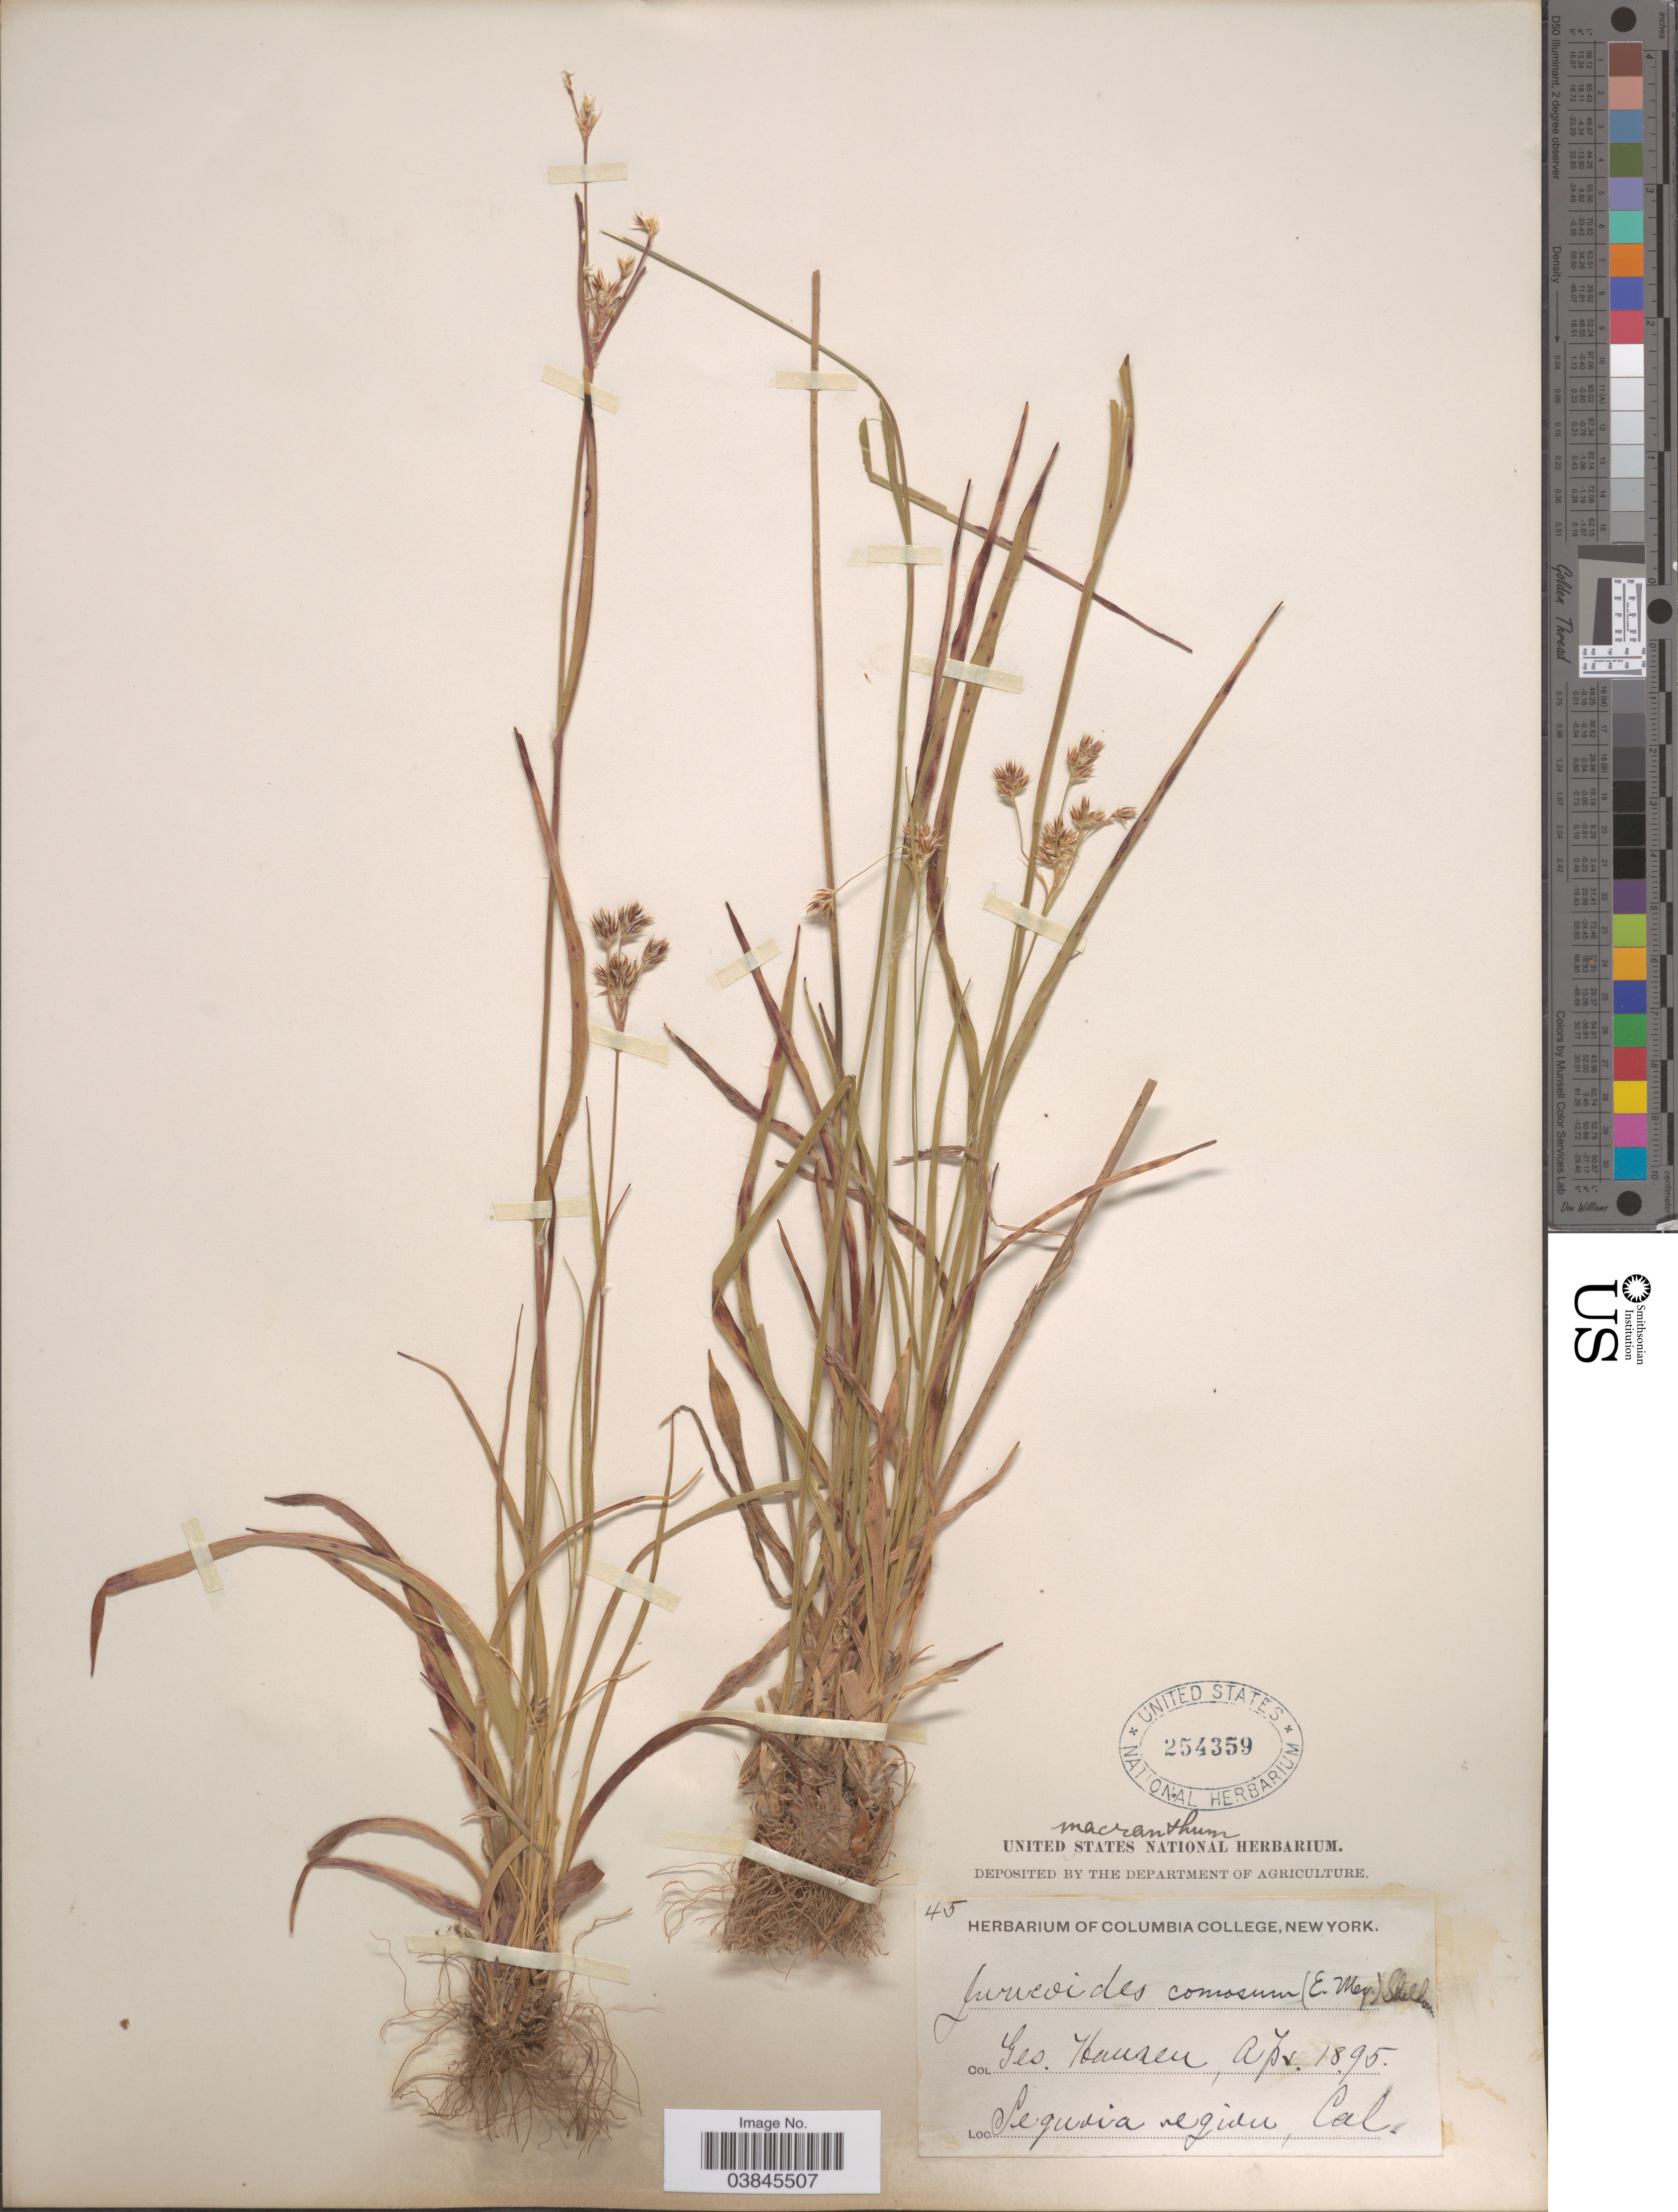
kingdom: Plantae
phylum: Tracheophyta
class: Liliopsida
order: Poales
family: Juncaceae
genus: Luzula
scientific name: Luzula campestris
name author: (L.) DC.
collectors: G. Hansen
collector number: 45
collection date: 1895-04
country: United States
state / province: California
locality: Sequoia region.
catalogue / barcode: US 254359